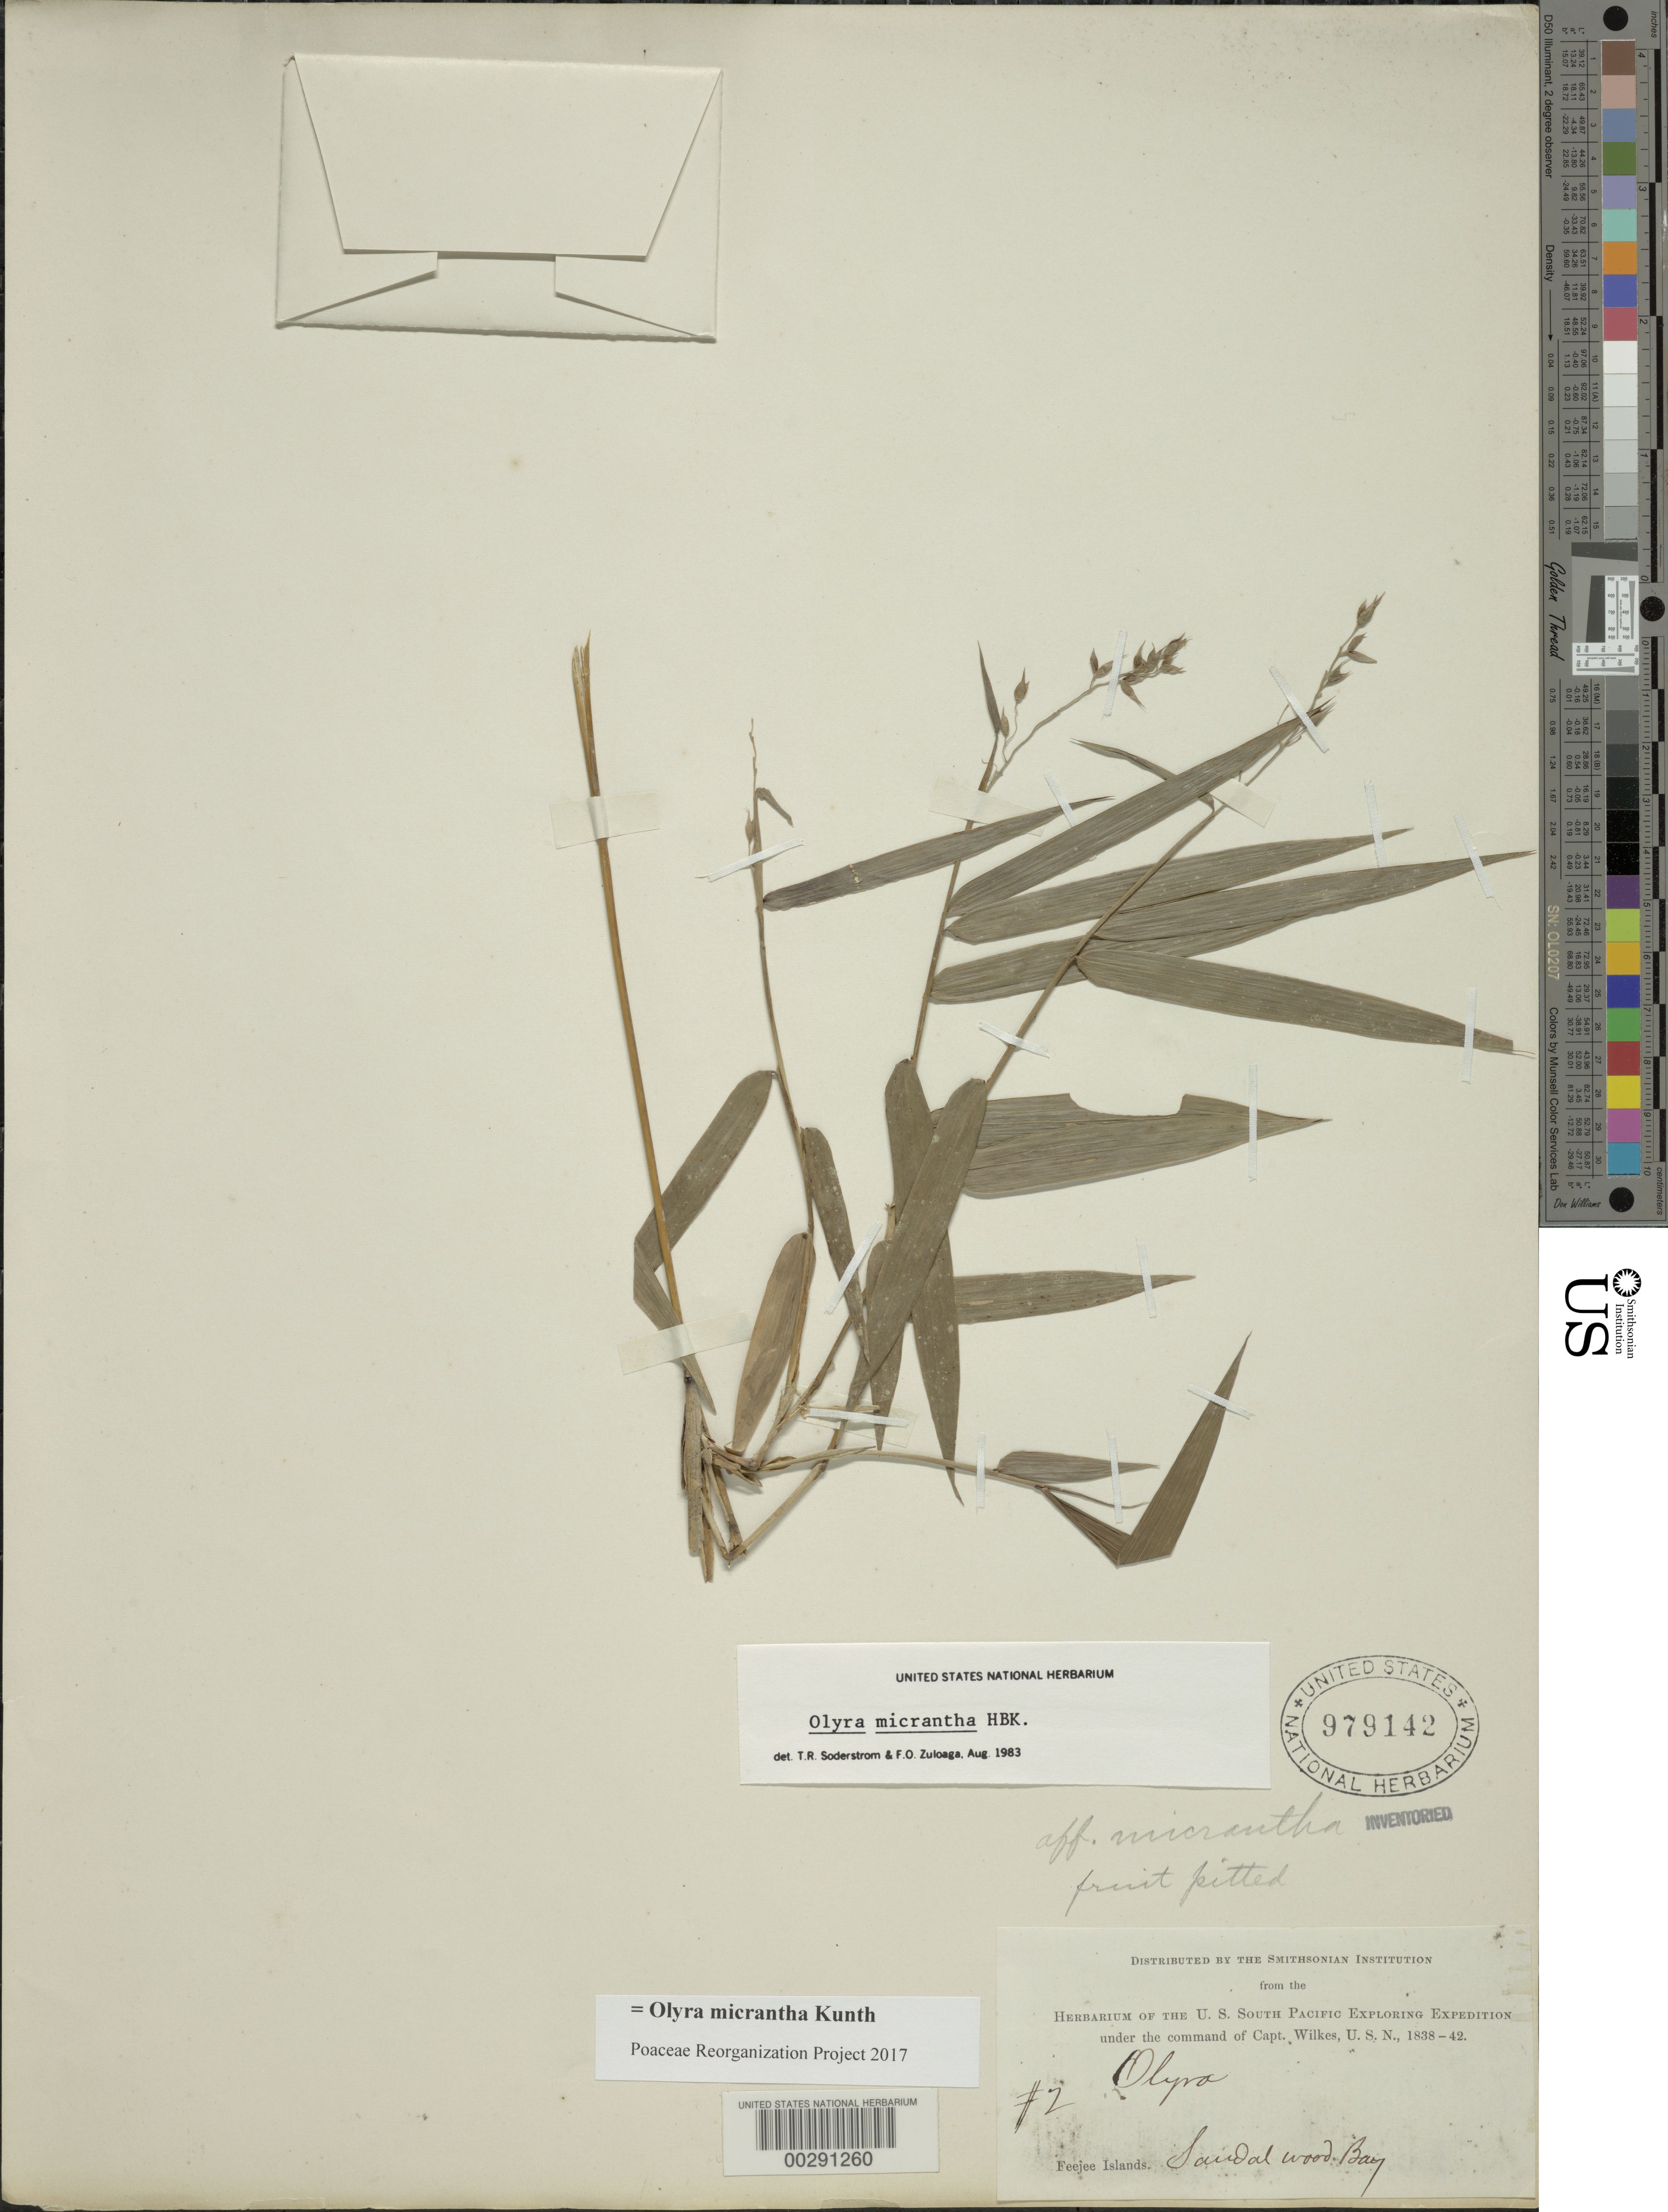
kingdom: Plantae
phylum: Tracheophyta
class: Liliopsida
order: Poales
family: Poaceae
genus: Olyra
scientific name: Olyra micrantha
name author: Kunth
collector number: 2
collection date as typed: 1838 to -- --- 1842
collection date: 1838/1842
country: Fiji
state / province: Northern Division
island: Vanua Levu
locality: Sandalwood bay. [= mbua bay]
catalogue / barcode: US 979142